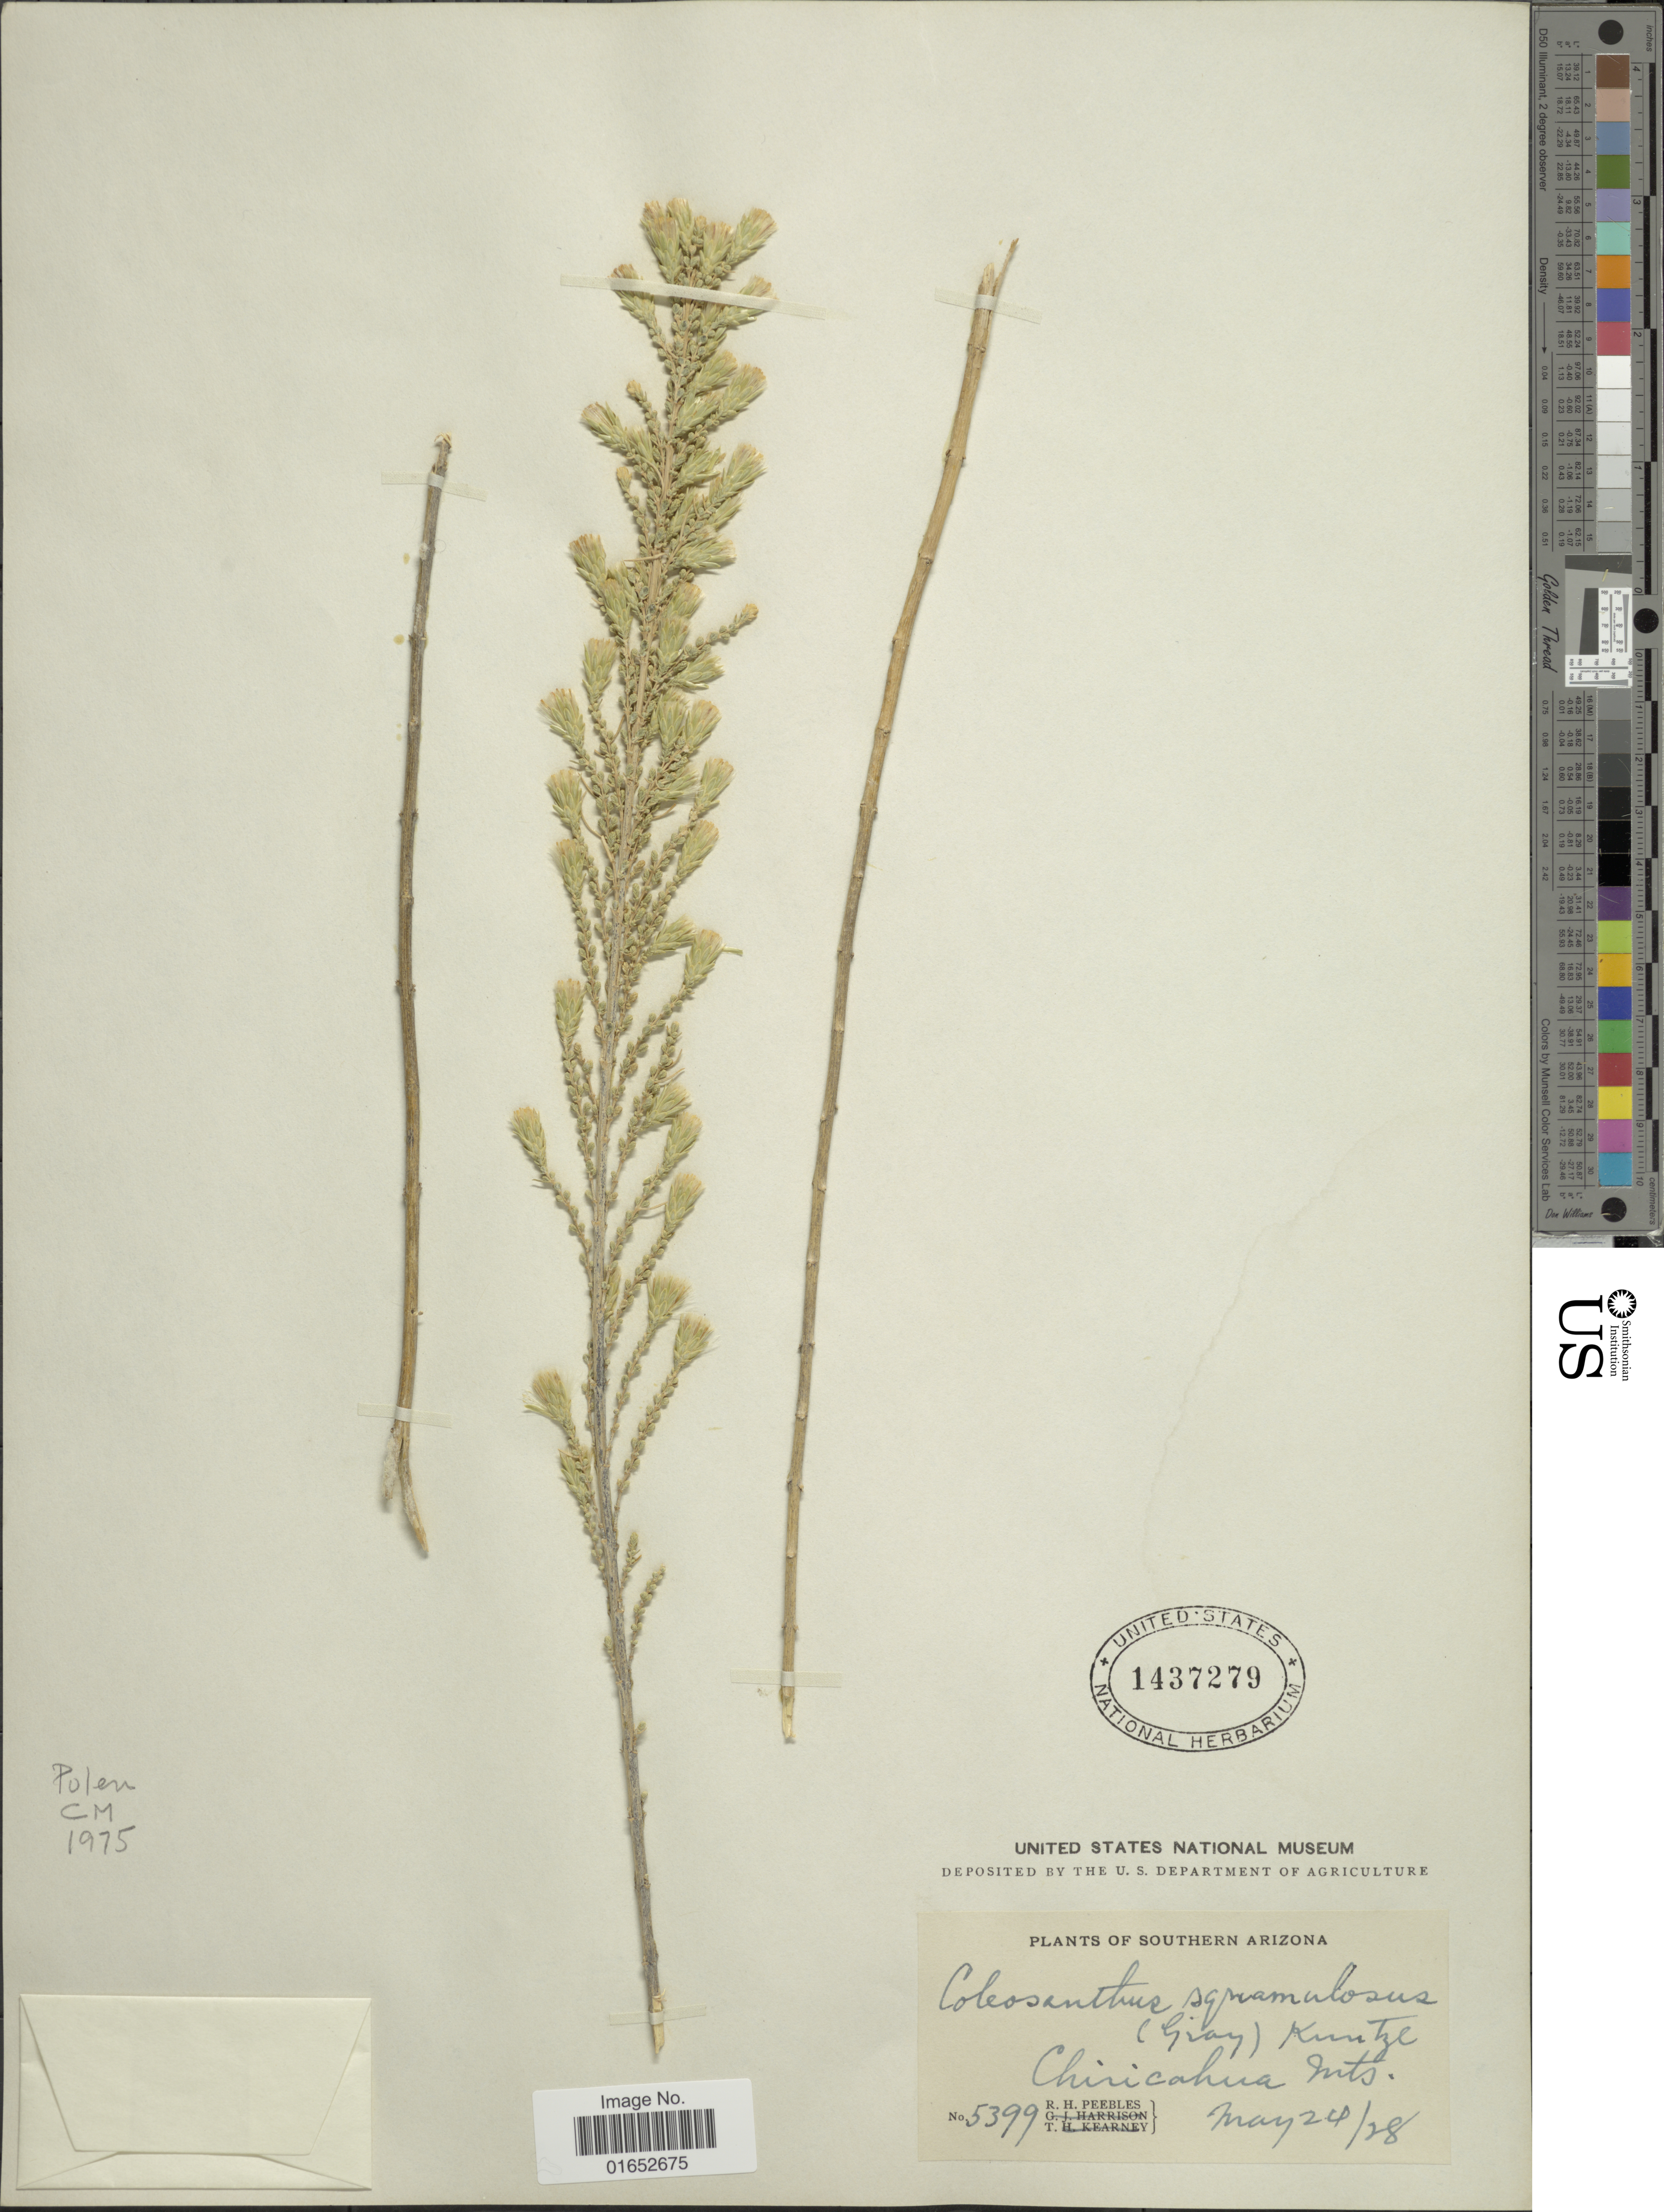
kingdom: Plantae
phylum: Tracheophyta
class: Magnoliopsida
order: Asterales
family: Asteraceae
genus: Asanthus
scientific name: Asanthus squamulosus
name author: (A. Gray) R.M. King & H. Rob.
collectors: R. H. Peebles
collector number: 5399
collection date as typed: Transcribed d/m/y: 24/5/28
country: United States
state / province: Arizona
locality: Southern Arizona, Chiricahua Mts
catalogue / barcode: US 1437279